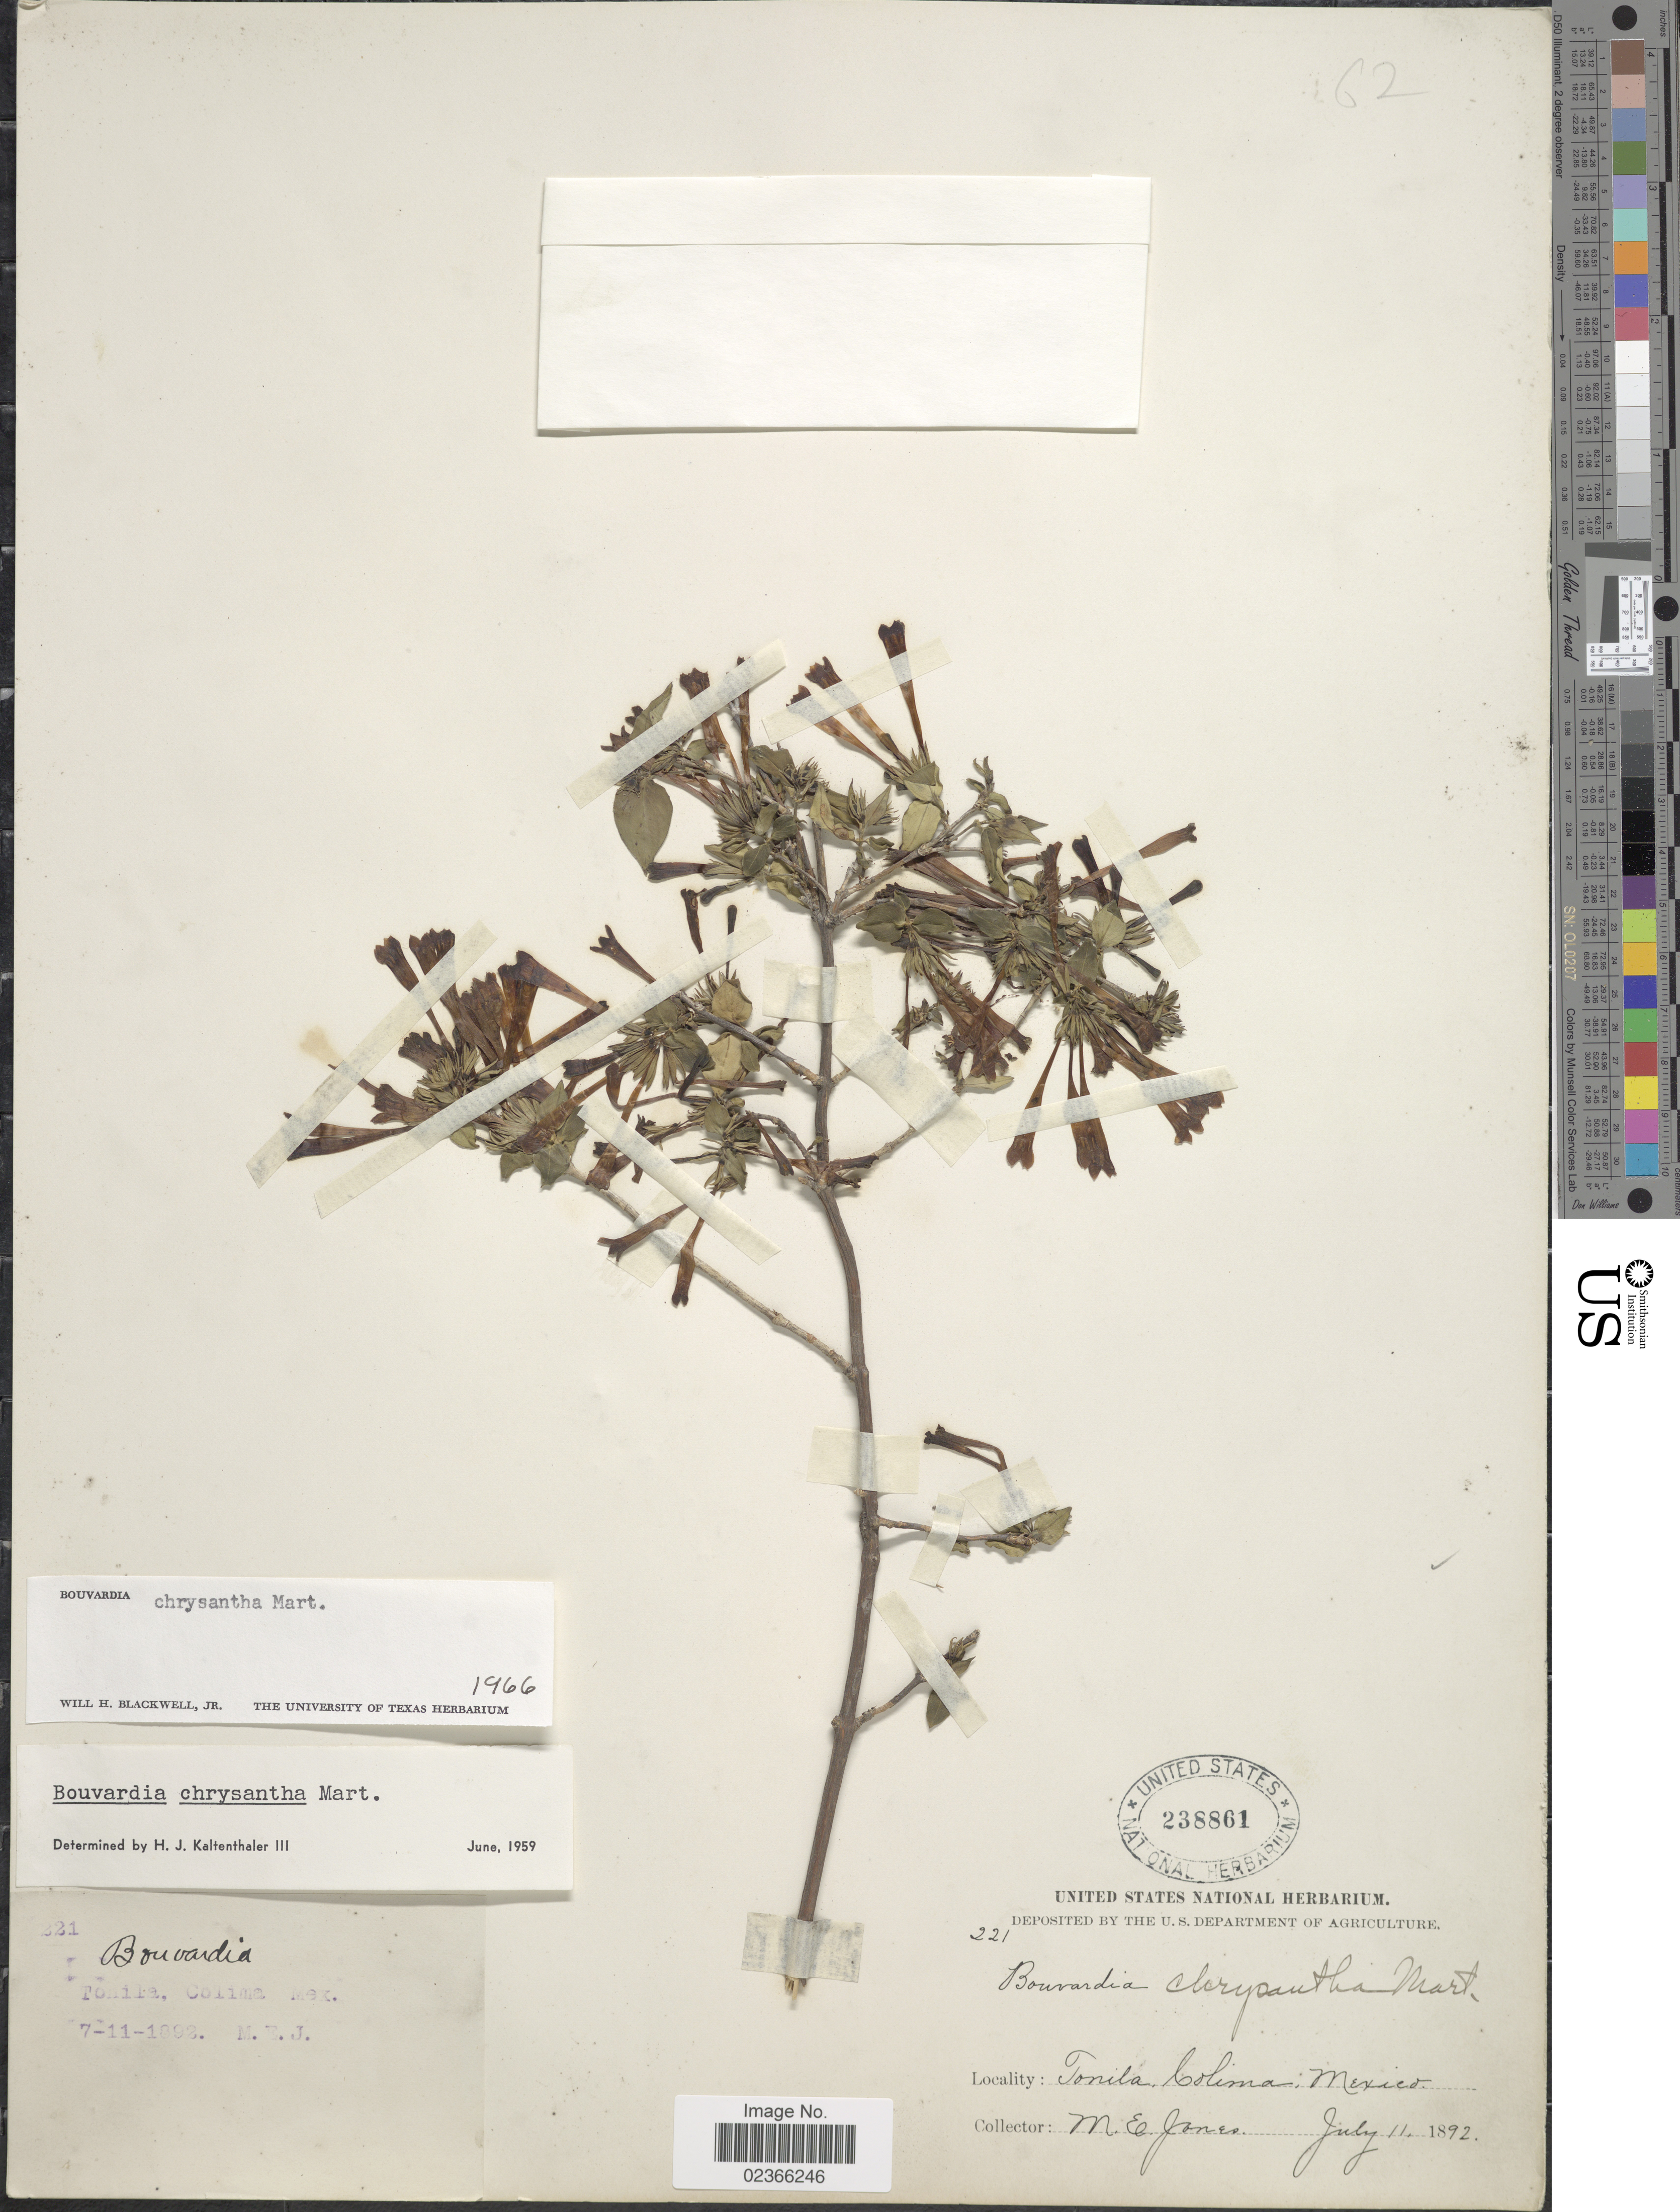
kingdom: Plantae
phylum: Tracheophyta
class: Magnoliopsida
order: Gentianales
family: Rubiaceae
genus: Bouvardia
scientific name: Bouvardia chrysantha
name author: Mart.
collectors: M. E. Jones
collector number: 221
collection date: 1982-07-11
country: Mexico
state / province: Colima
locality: Tonila Colima, Mexico.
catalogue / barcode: US 238861